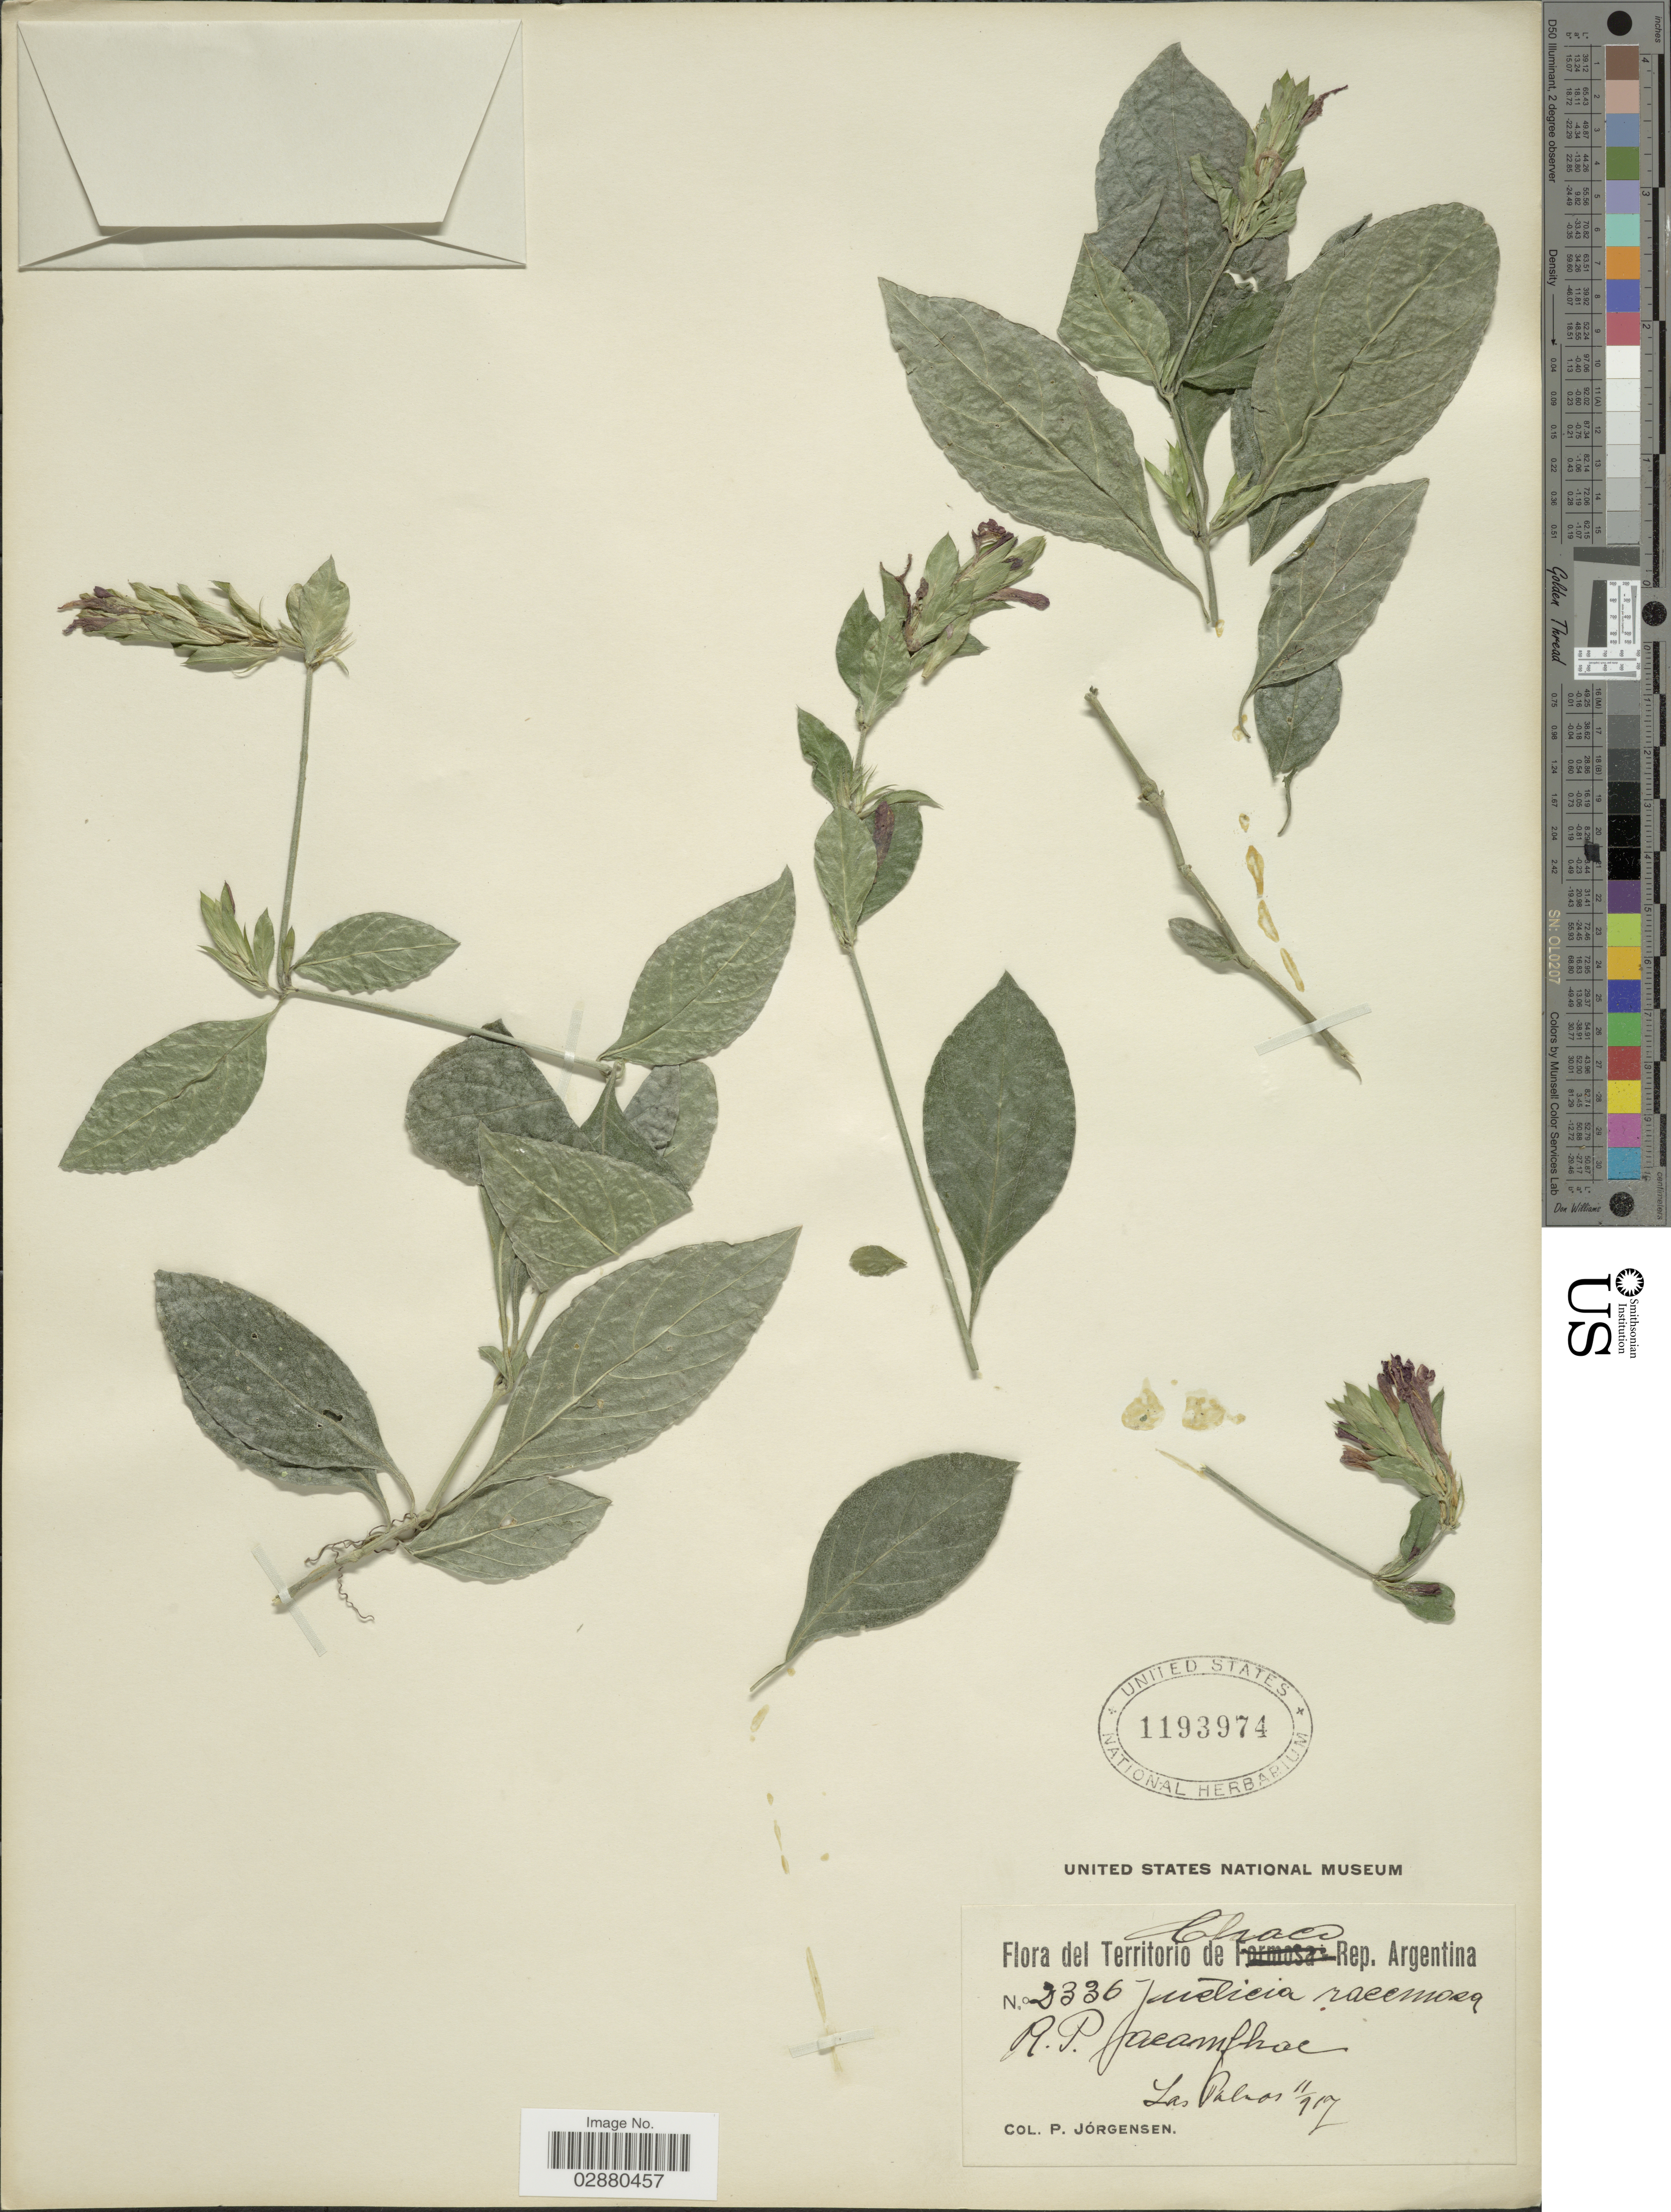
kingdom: Plantae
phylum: Tracheophyta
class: Magnoliopsida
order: Lamiales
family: Acanthaceae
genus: Justicia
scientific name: Justicia ramulosa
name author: (Morong) C. Ezcurra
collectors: P. Jörgensen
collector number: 2336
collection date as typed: Transcribed d/m/y: 11/9/17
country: Argentina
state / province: Chaco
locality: Territorio de Chaco. Las Palmas.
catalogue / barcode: US 1193974